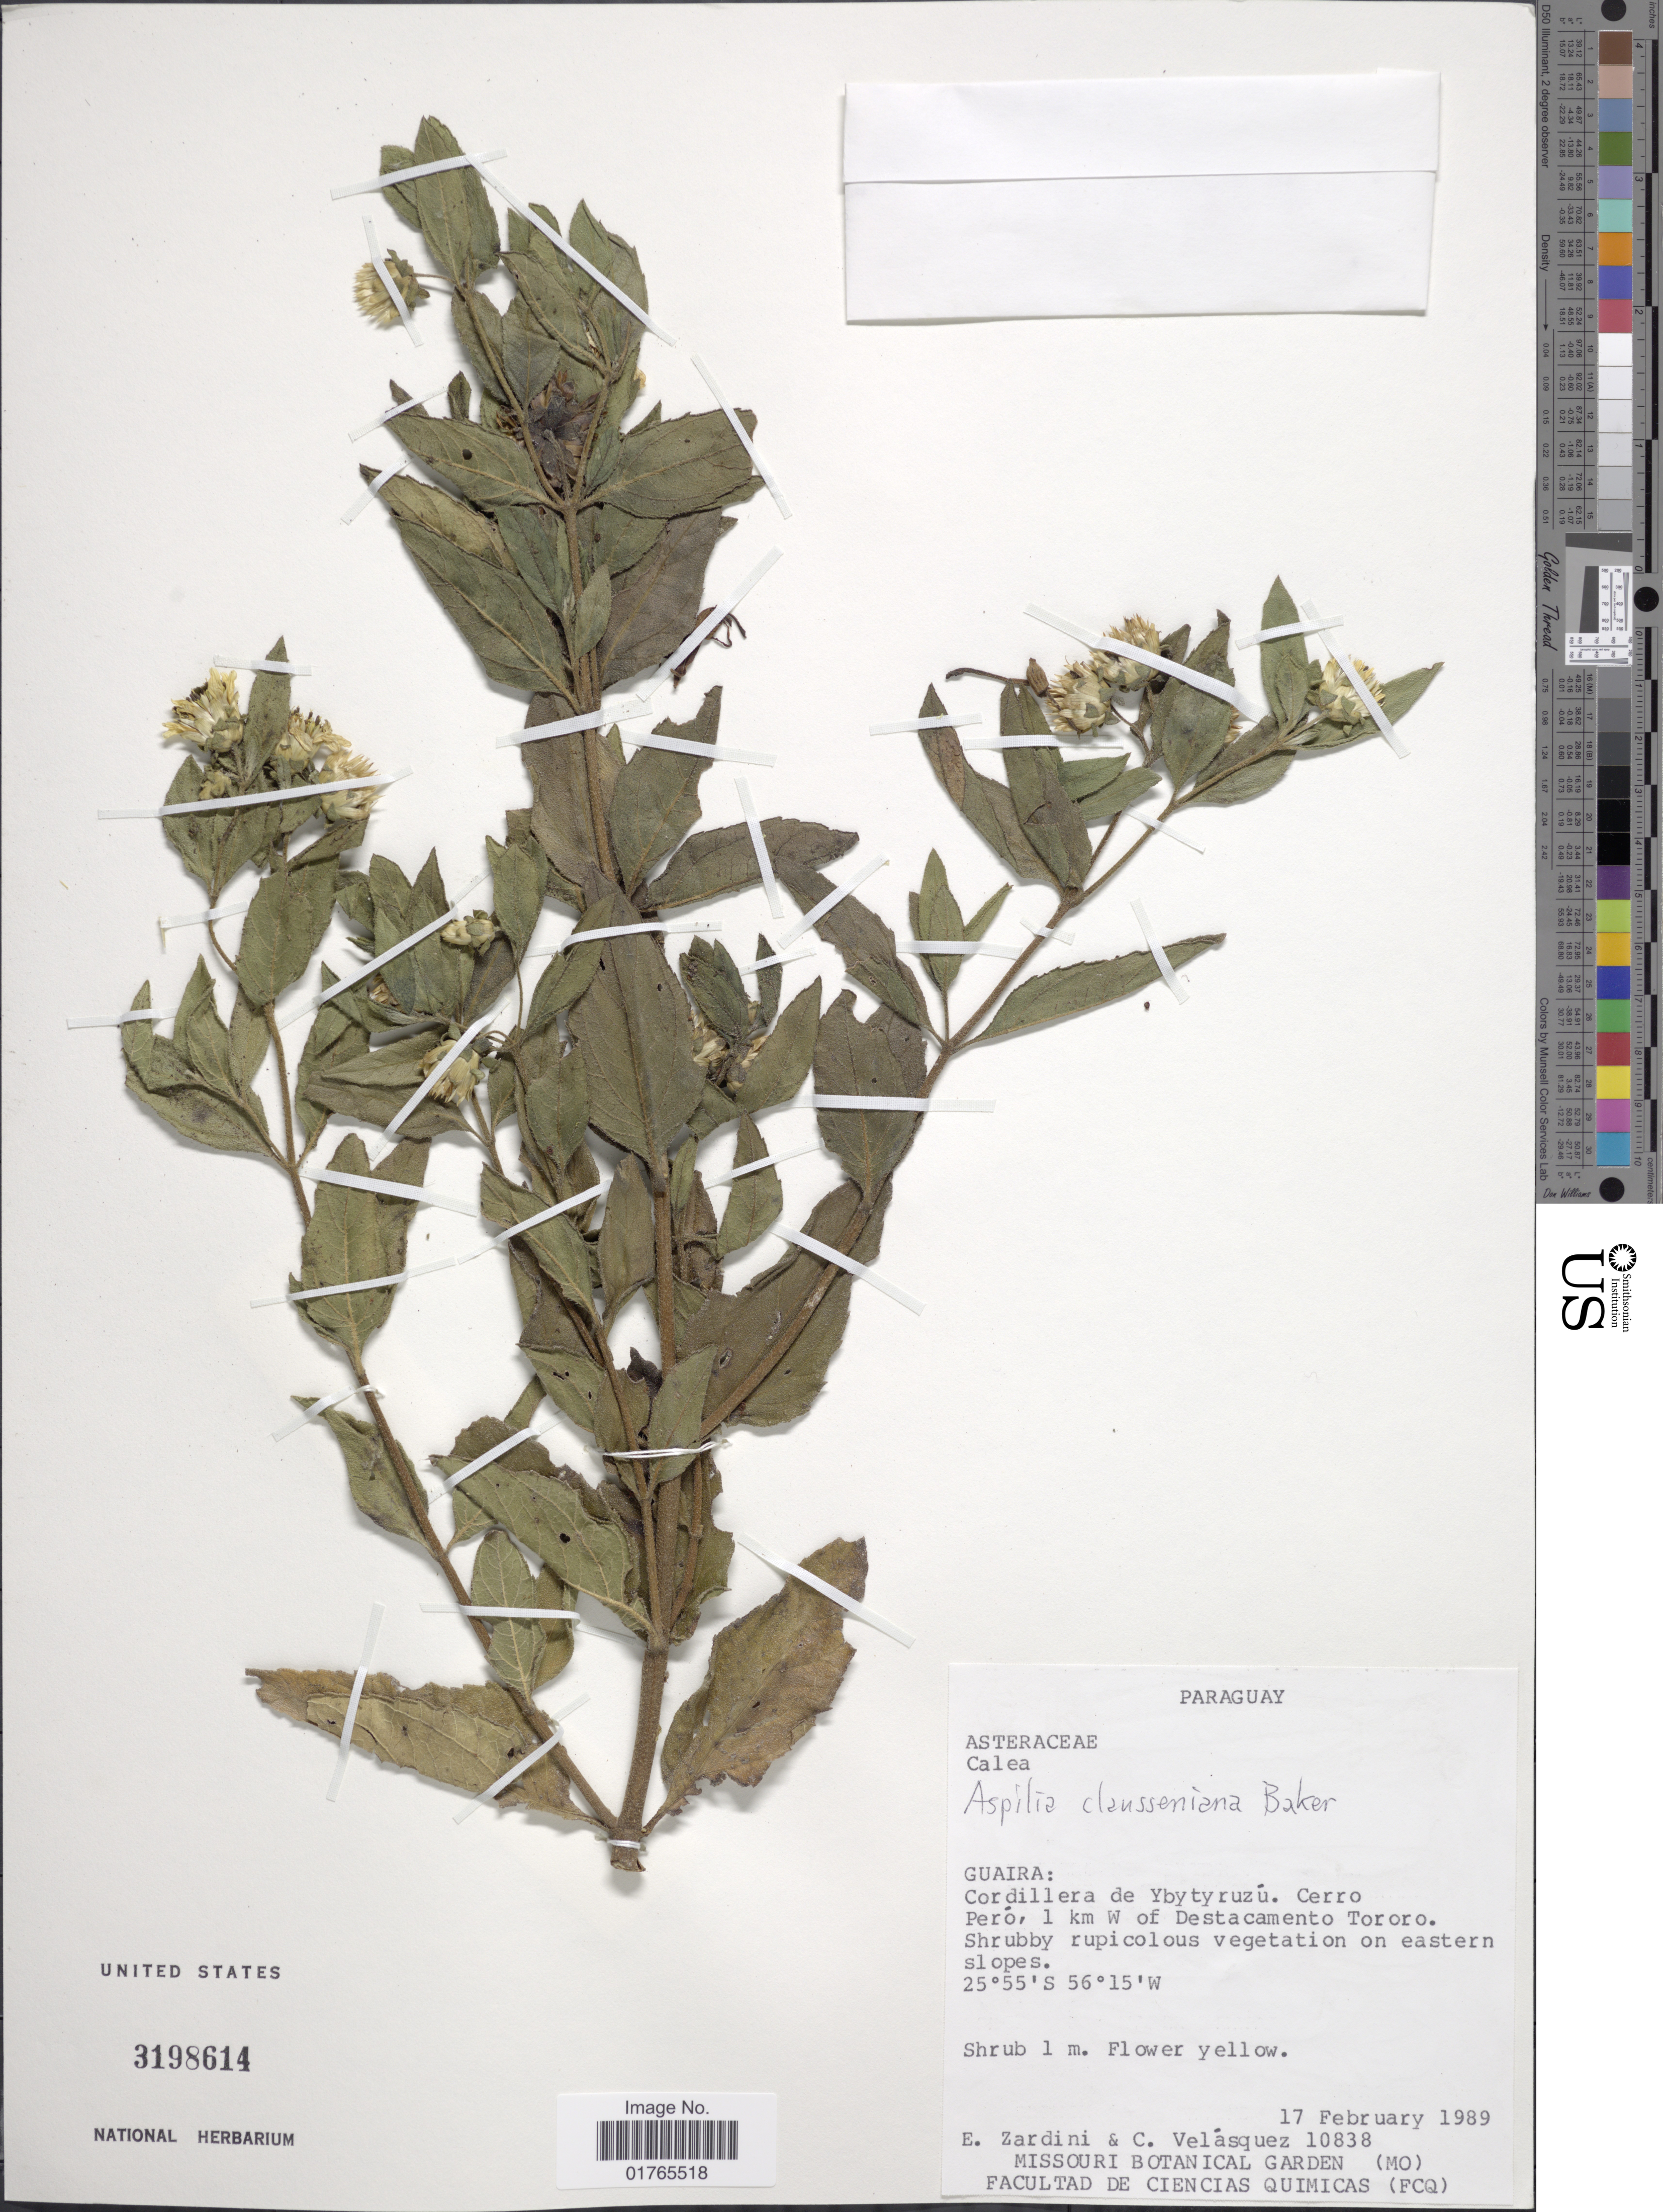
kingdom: Plantae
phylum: Tracheophyta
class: Magnoliopsida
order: Asterales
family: Asteraceae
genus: Aspilia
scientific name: Aspilia clausseniana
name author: Baker in Mart.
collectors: E. M. Zardini & C. Veásquez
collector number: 10838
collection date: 1989-02-17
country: Paraguay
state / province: Guaira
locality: Cordillera de Ybytyruzú, Cerro Peró, 1 km W of Destacamento Tororo, vegetation on eastern slopes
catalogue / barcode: US 3198614